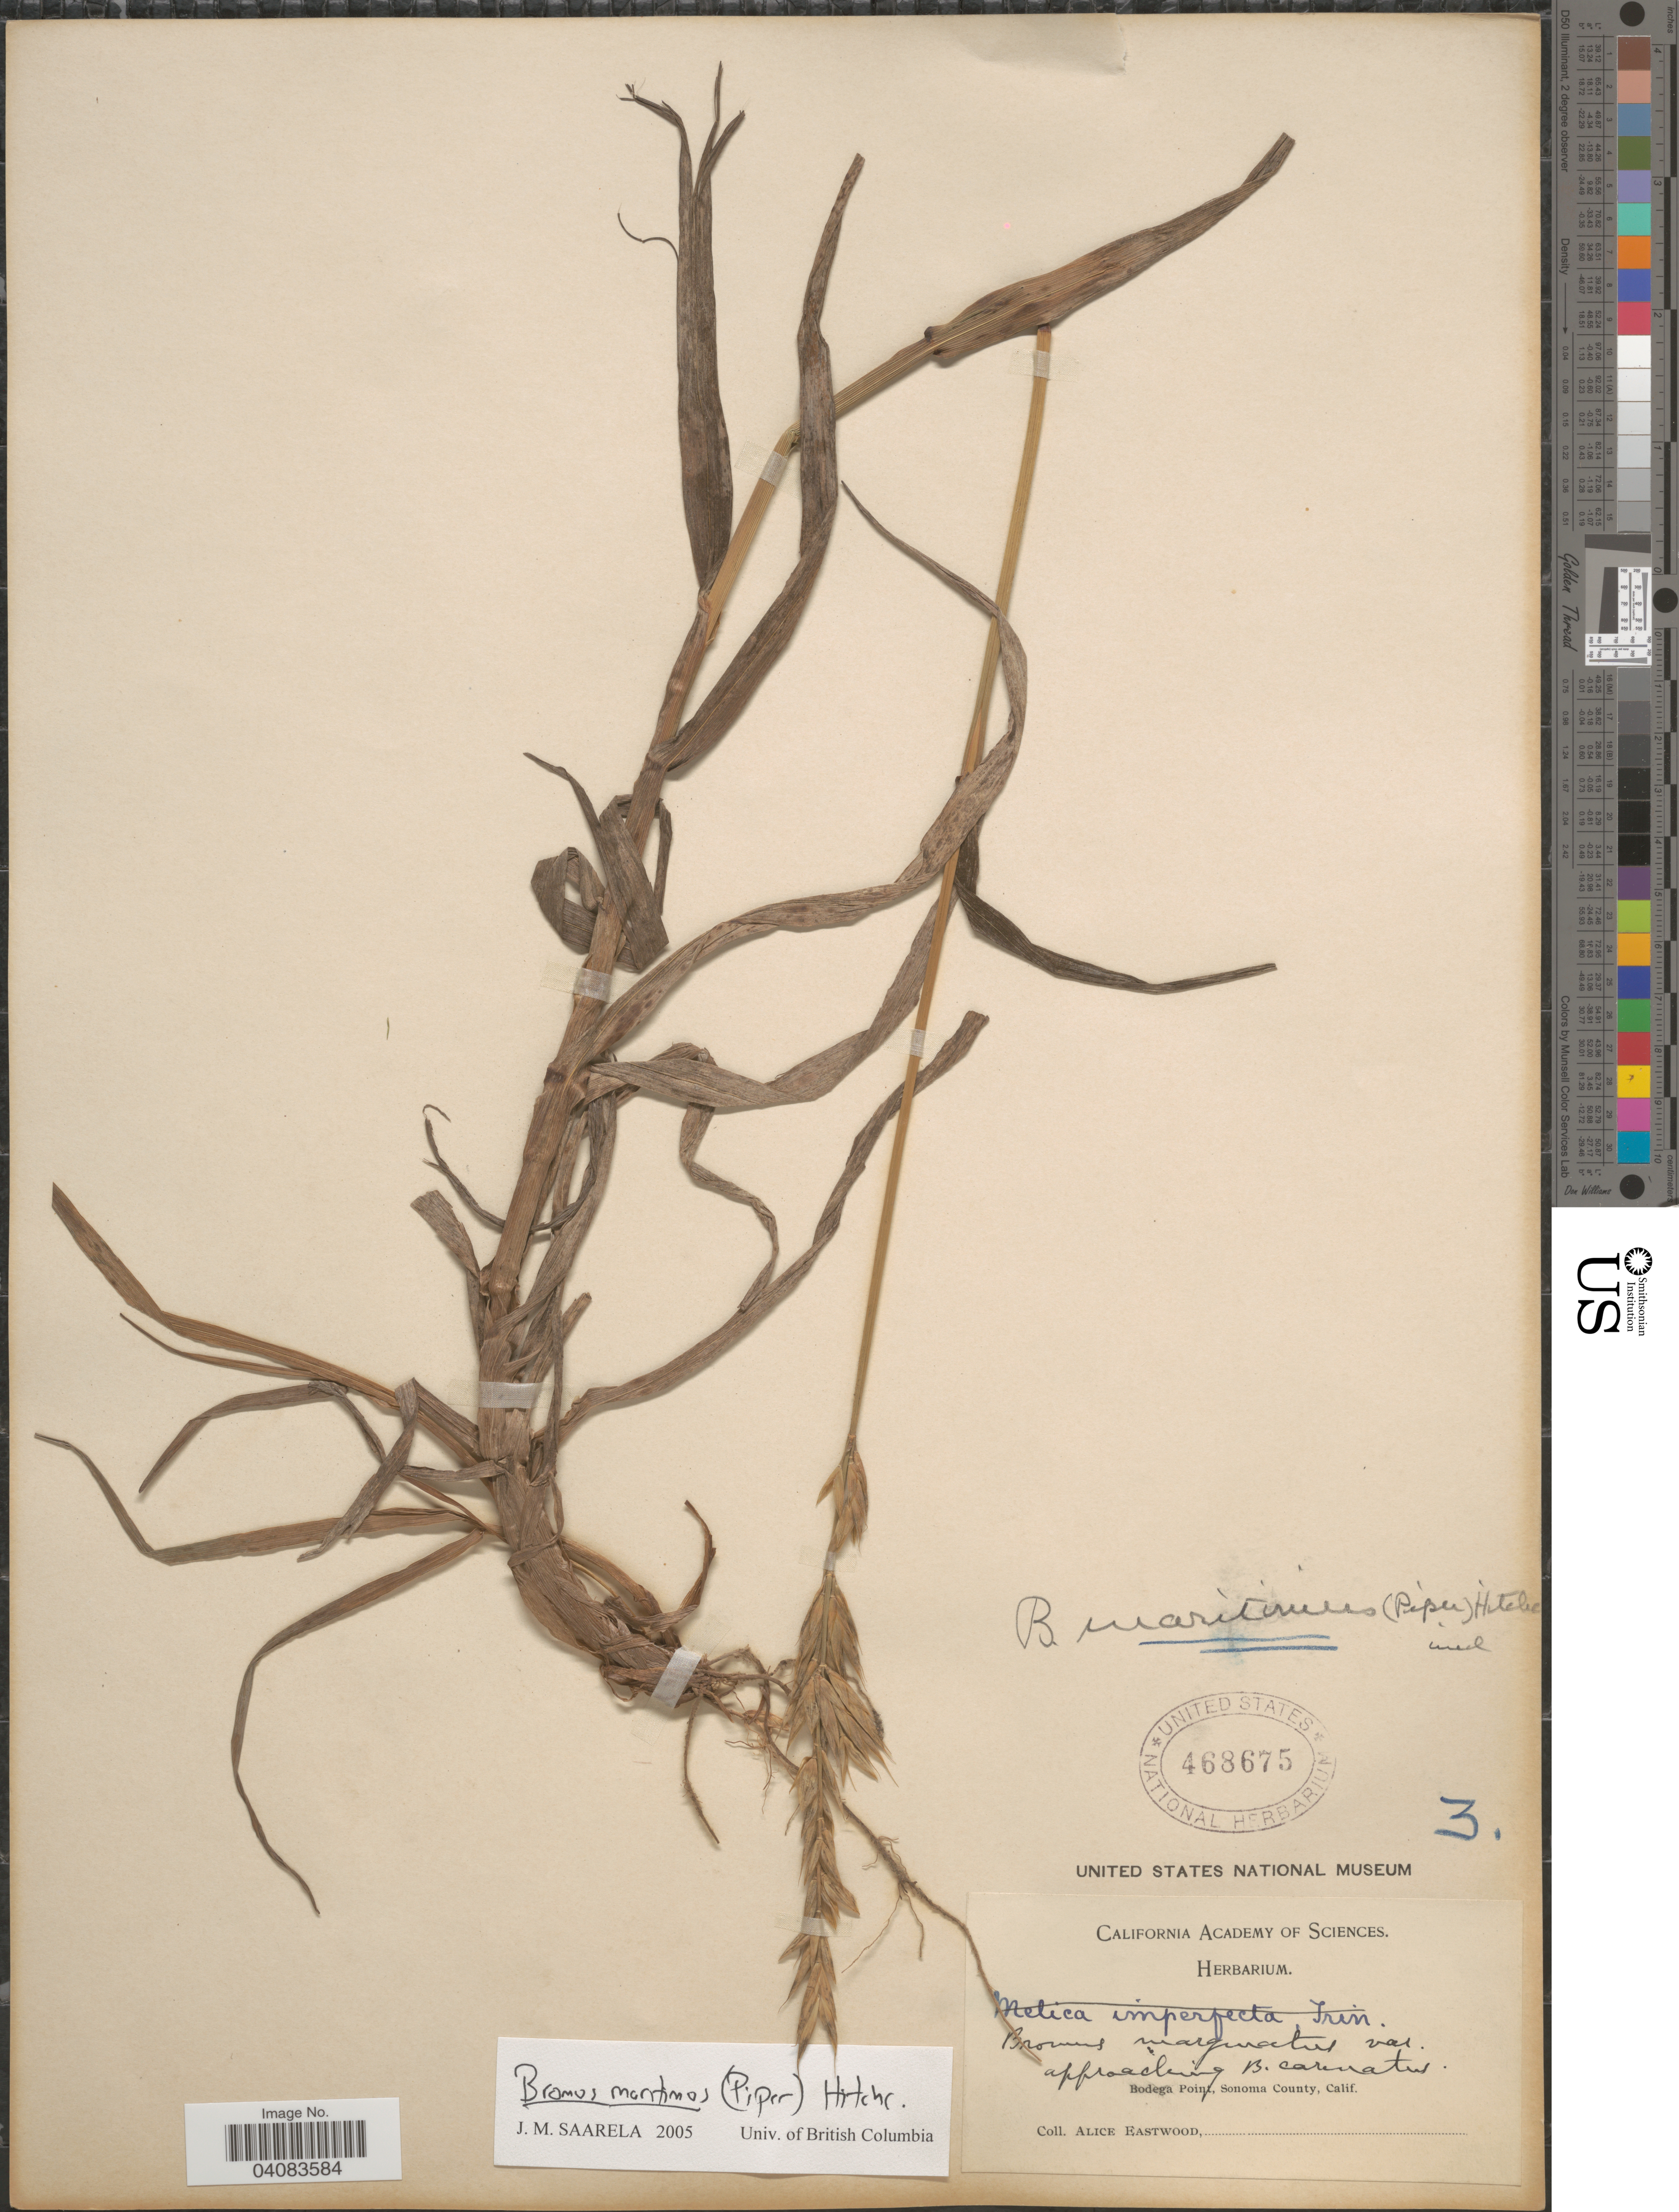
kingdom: Plantae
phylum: Tracheophyta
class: Liliopsida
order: Poales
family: Poaceae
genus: Bromus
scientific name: Bromus marginatus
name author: Nees ex Steud.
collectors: A. Eastwood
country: United States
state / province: California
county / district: Sonoma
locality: Bodega Point, Sonoma County.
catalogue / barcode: US 468675